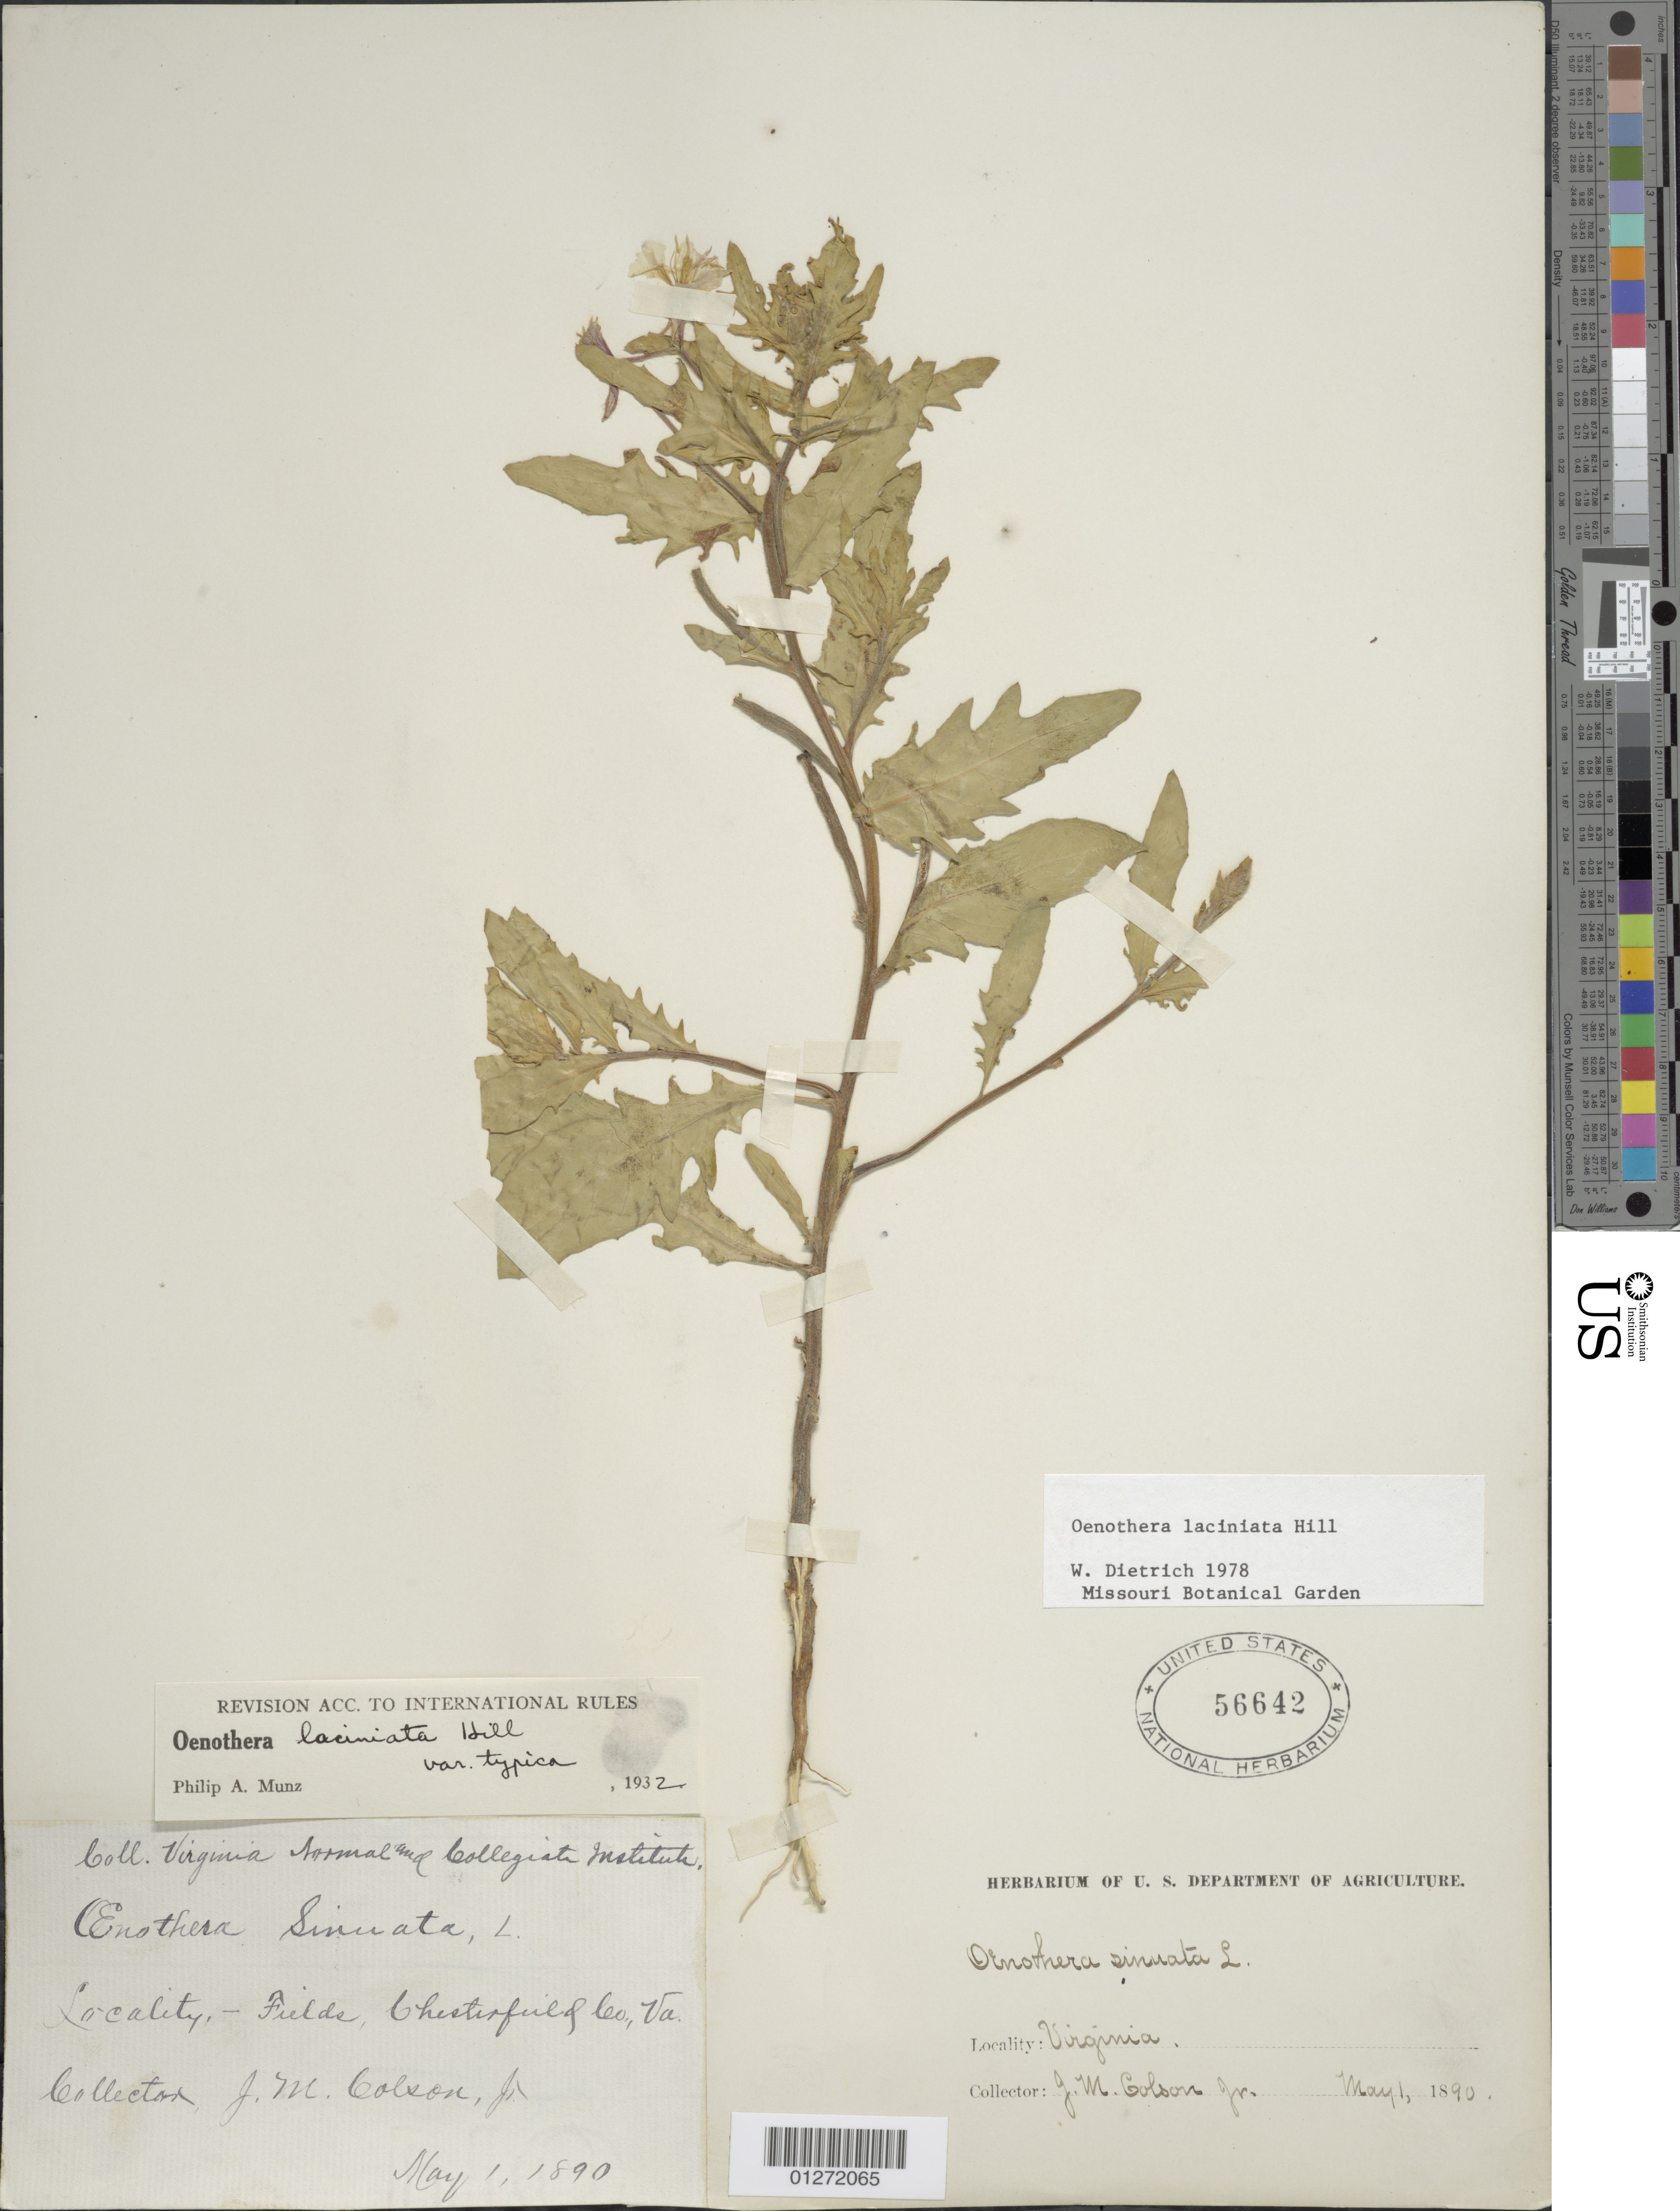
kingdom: Plantae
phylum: Tracheophyta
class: Magnoliopsida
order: Myrtales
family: Onagraceae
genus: Oenothera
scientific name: Oenothera laciniata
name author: Hill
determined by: Dietrich, W.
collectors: M. Colson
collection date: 1890-05-01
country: United States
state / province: Virginia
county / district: Chesterfield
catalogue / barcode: US 56642